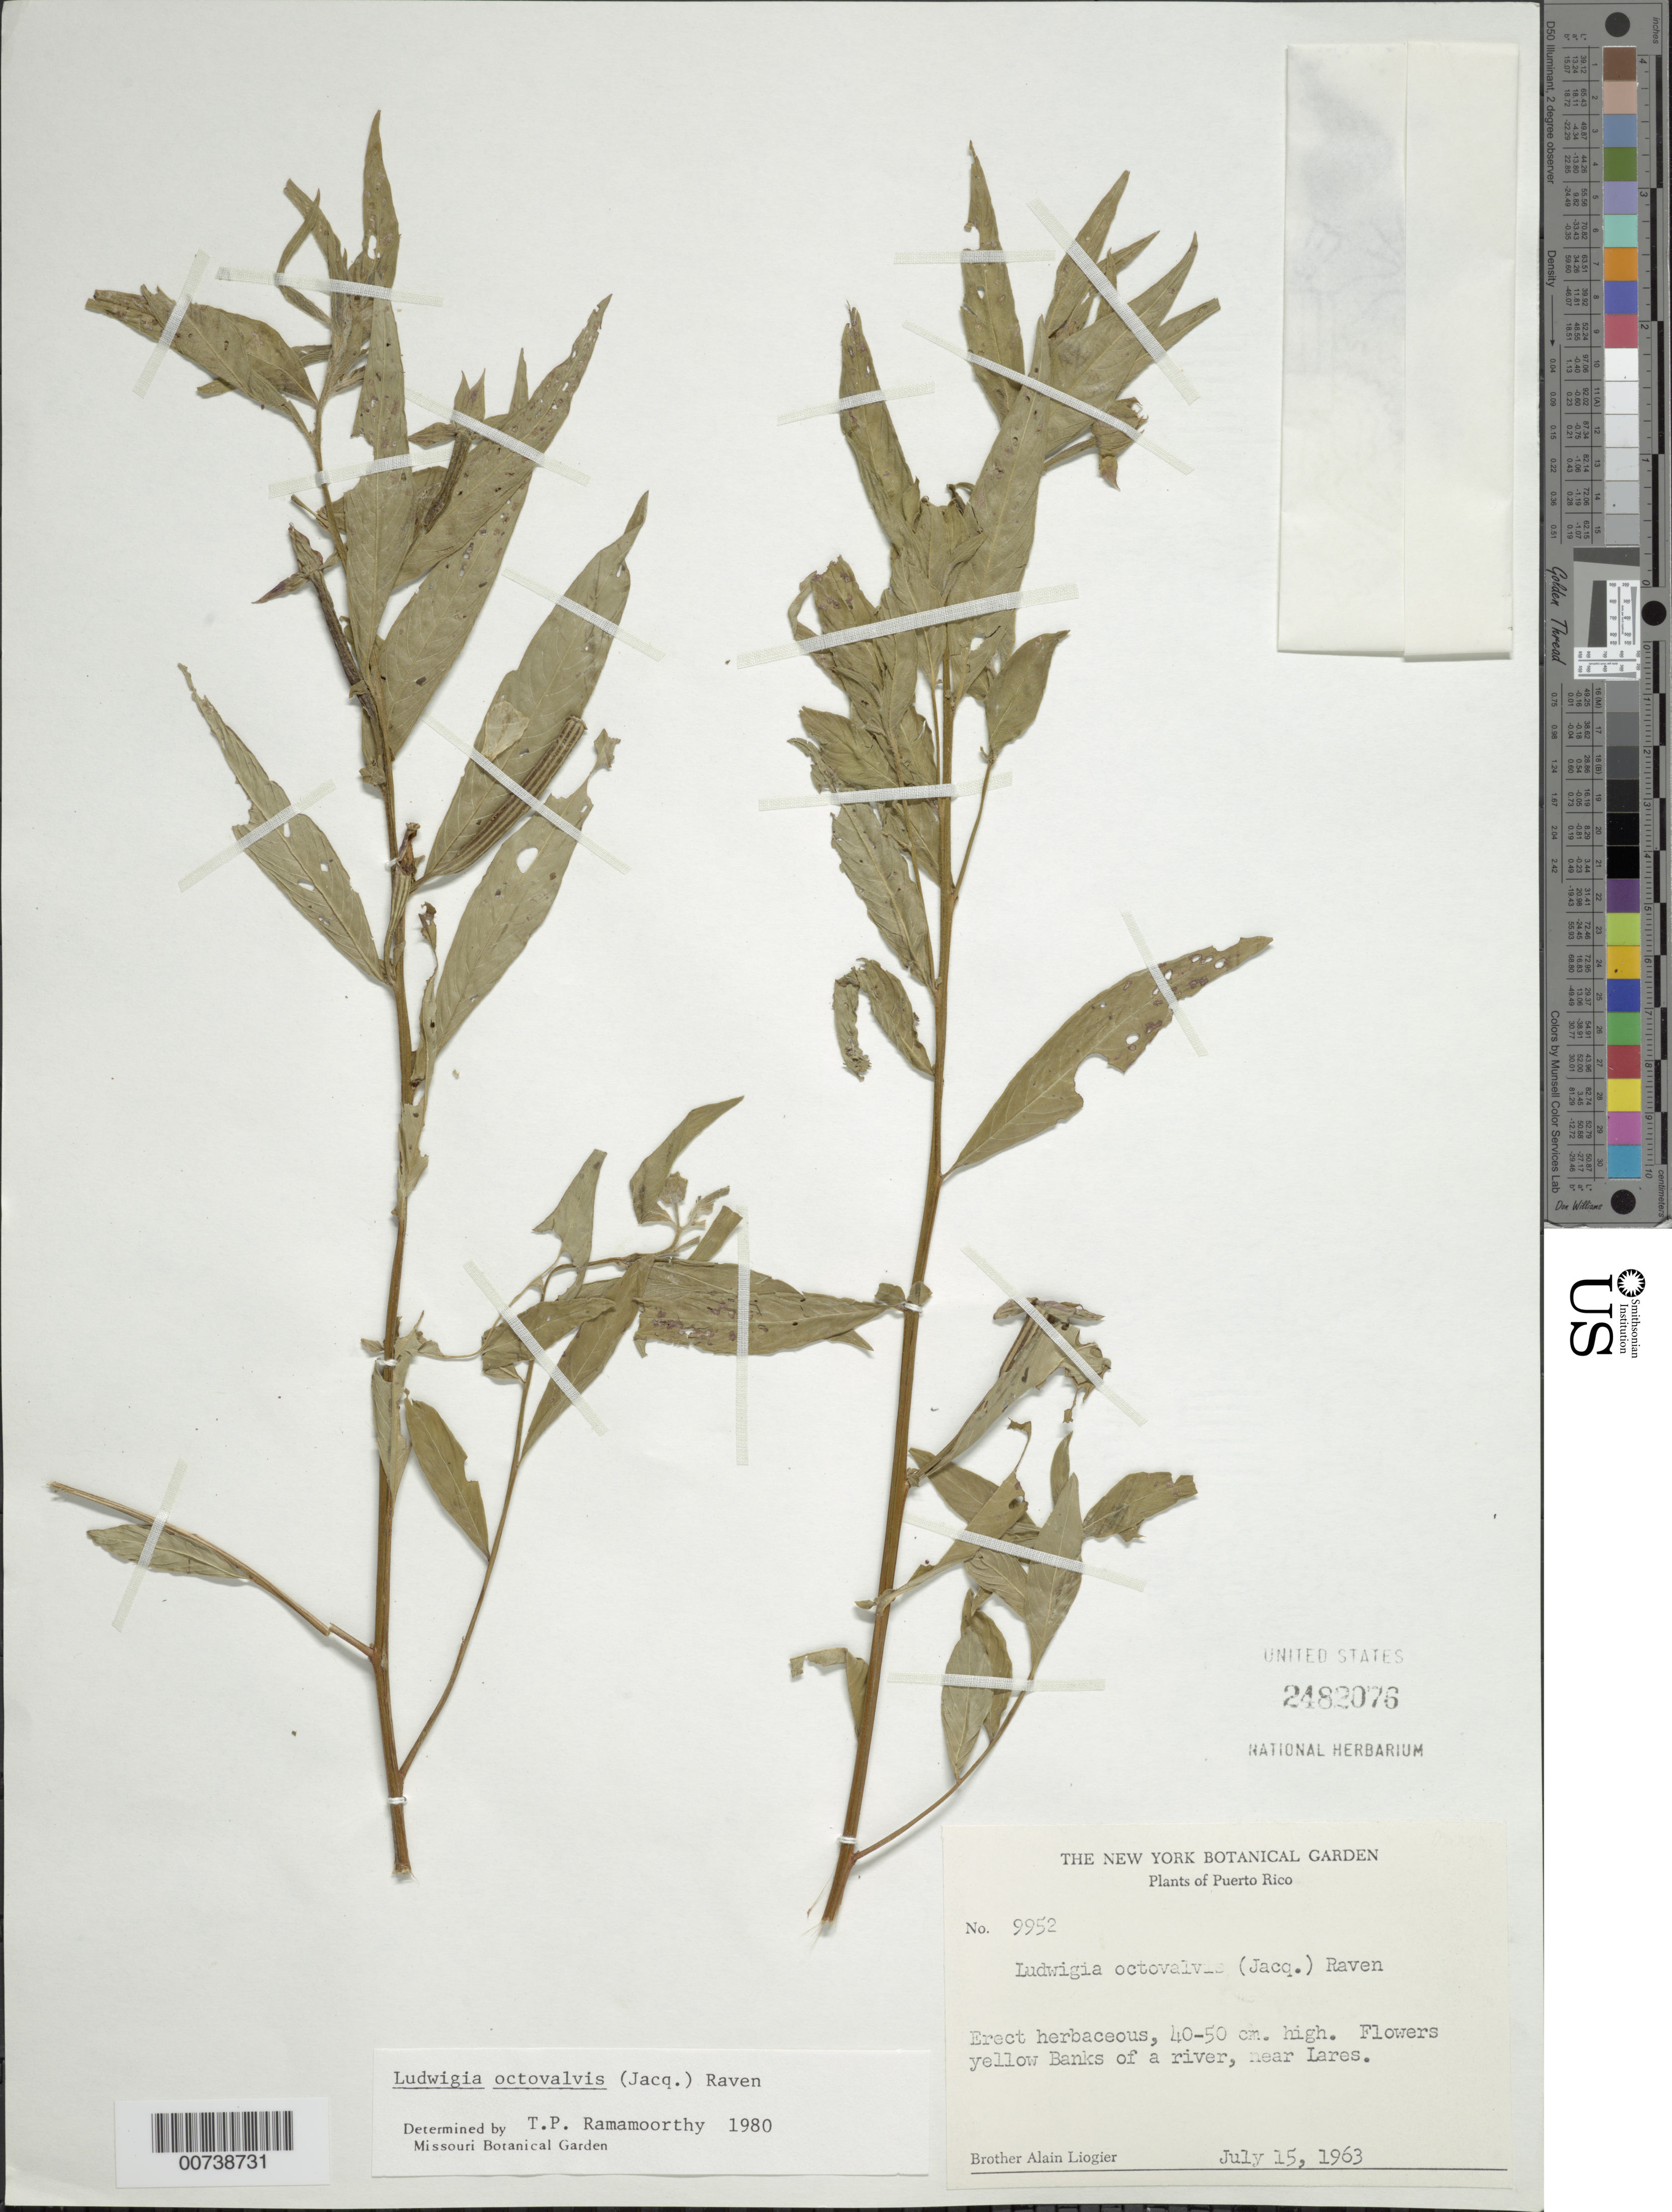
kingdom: Plantae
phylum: Tracheophyta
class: Magnoliopsida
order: Myrtales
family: Onagraceae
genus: Ludwigia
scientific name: Ludwigia octovalvis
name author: (Jacq.) P.H. Raven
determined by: Ramamoorthy, T. P.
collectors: A. H. Liogier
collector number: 9952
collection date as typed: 15 Jul 1963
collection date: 1963-07-15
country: Puerto Rico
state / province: Lares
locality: Near Lares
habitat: Banks of a river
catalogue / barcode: US 2482076